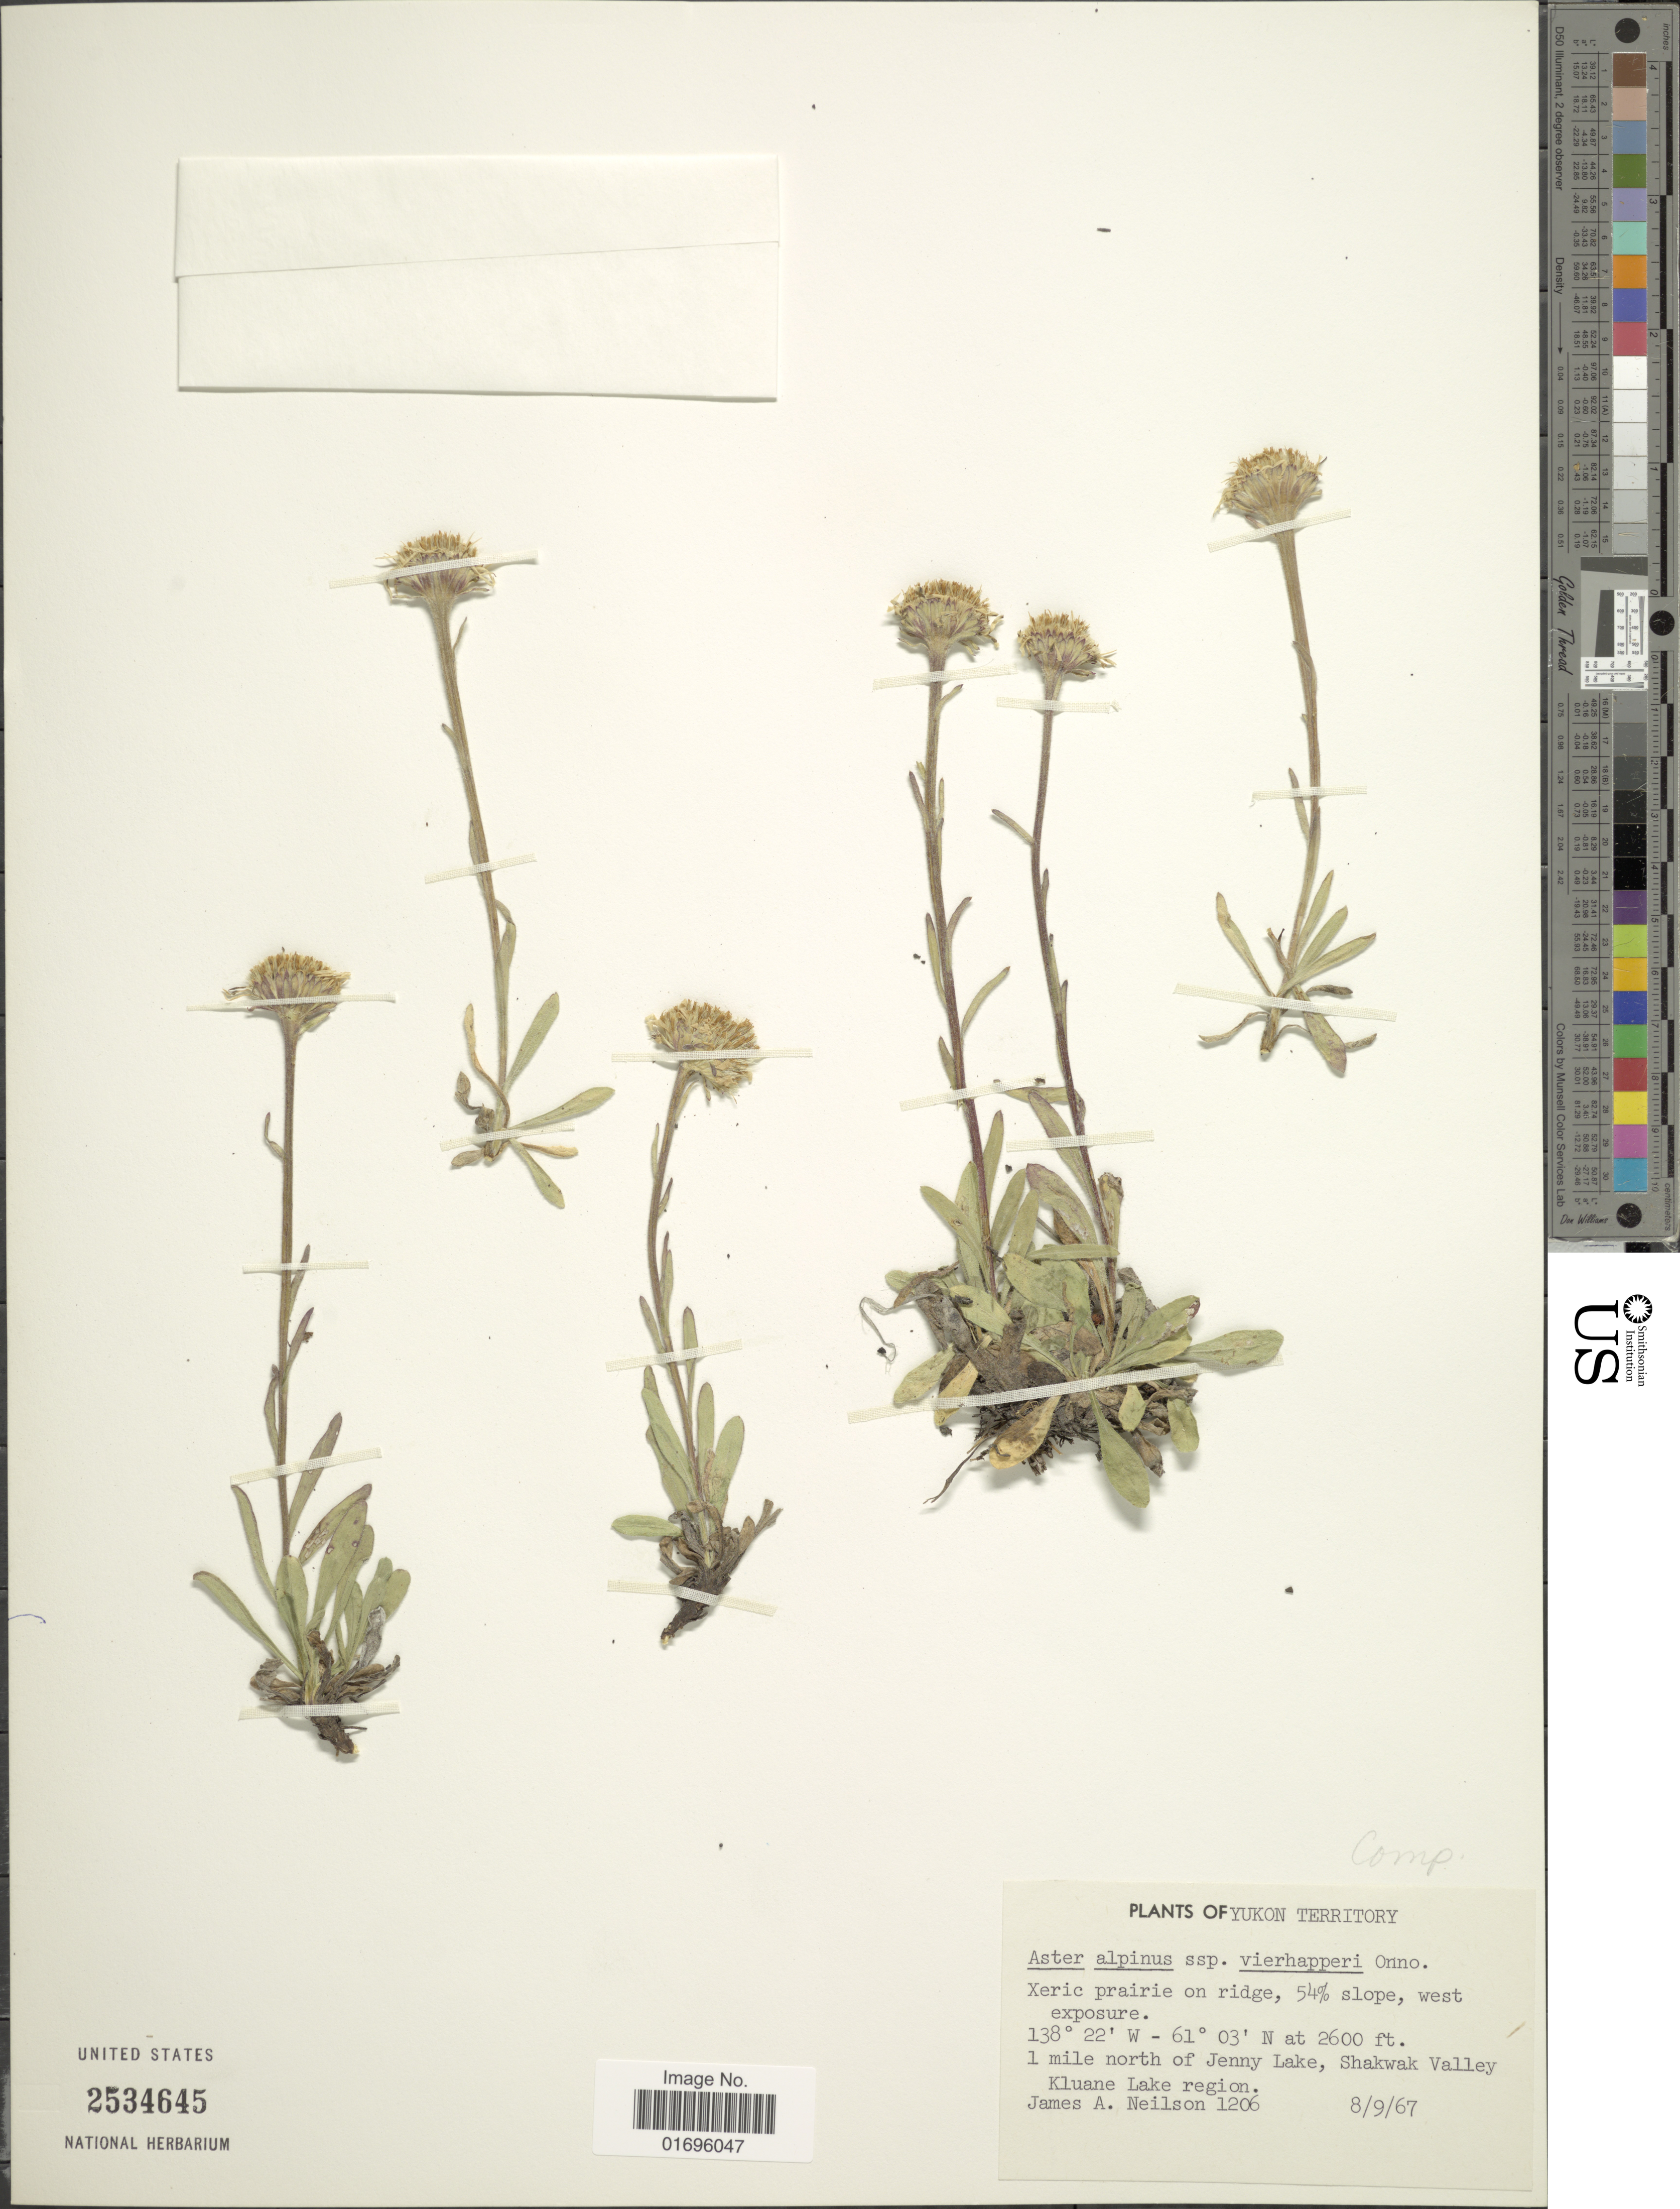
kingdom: Plantae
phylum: Tracheophyta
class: Magnoliopsida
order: Asterales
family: Asteraceae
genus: Aster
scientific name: Aster alpinus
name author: L.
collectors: J. Neilson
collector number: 1206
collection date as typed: Transcribed d/m/y: 8/9/67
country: Canada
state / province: Yukon Territory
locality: Xeric prairie on ridge, 54% slope, west exposure. 1 mile north of Jenny Lake, Shakwak Valley. Kluane Lake region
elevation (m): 792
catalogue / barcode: US 2534645